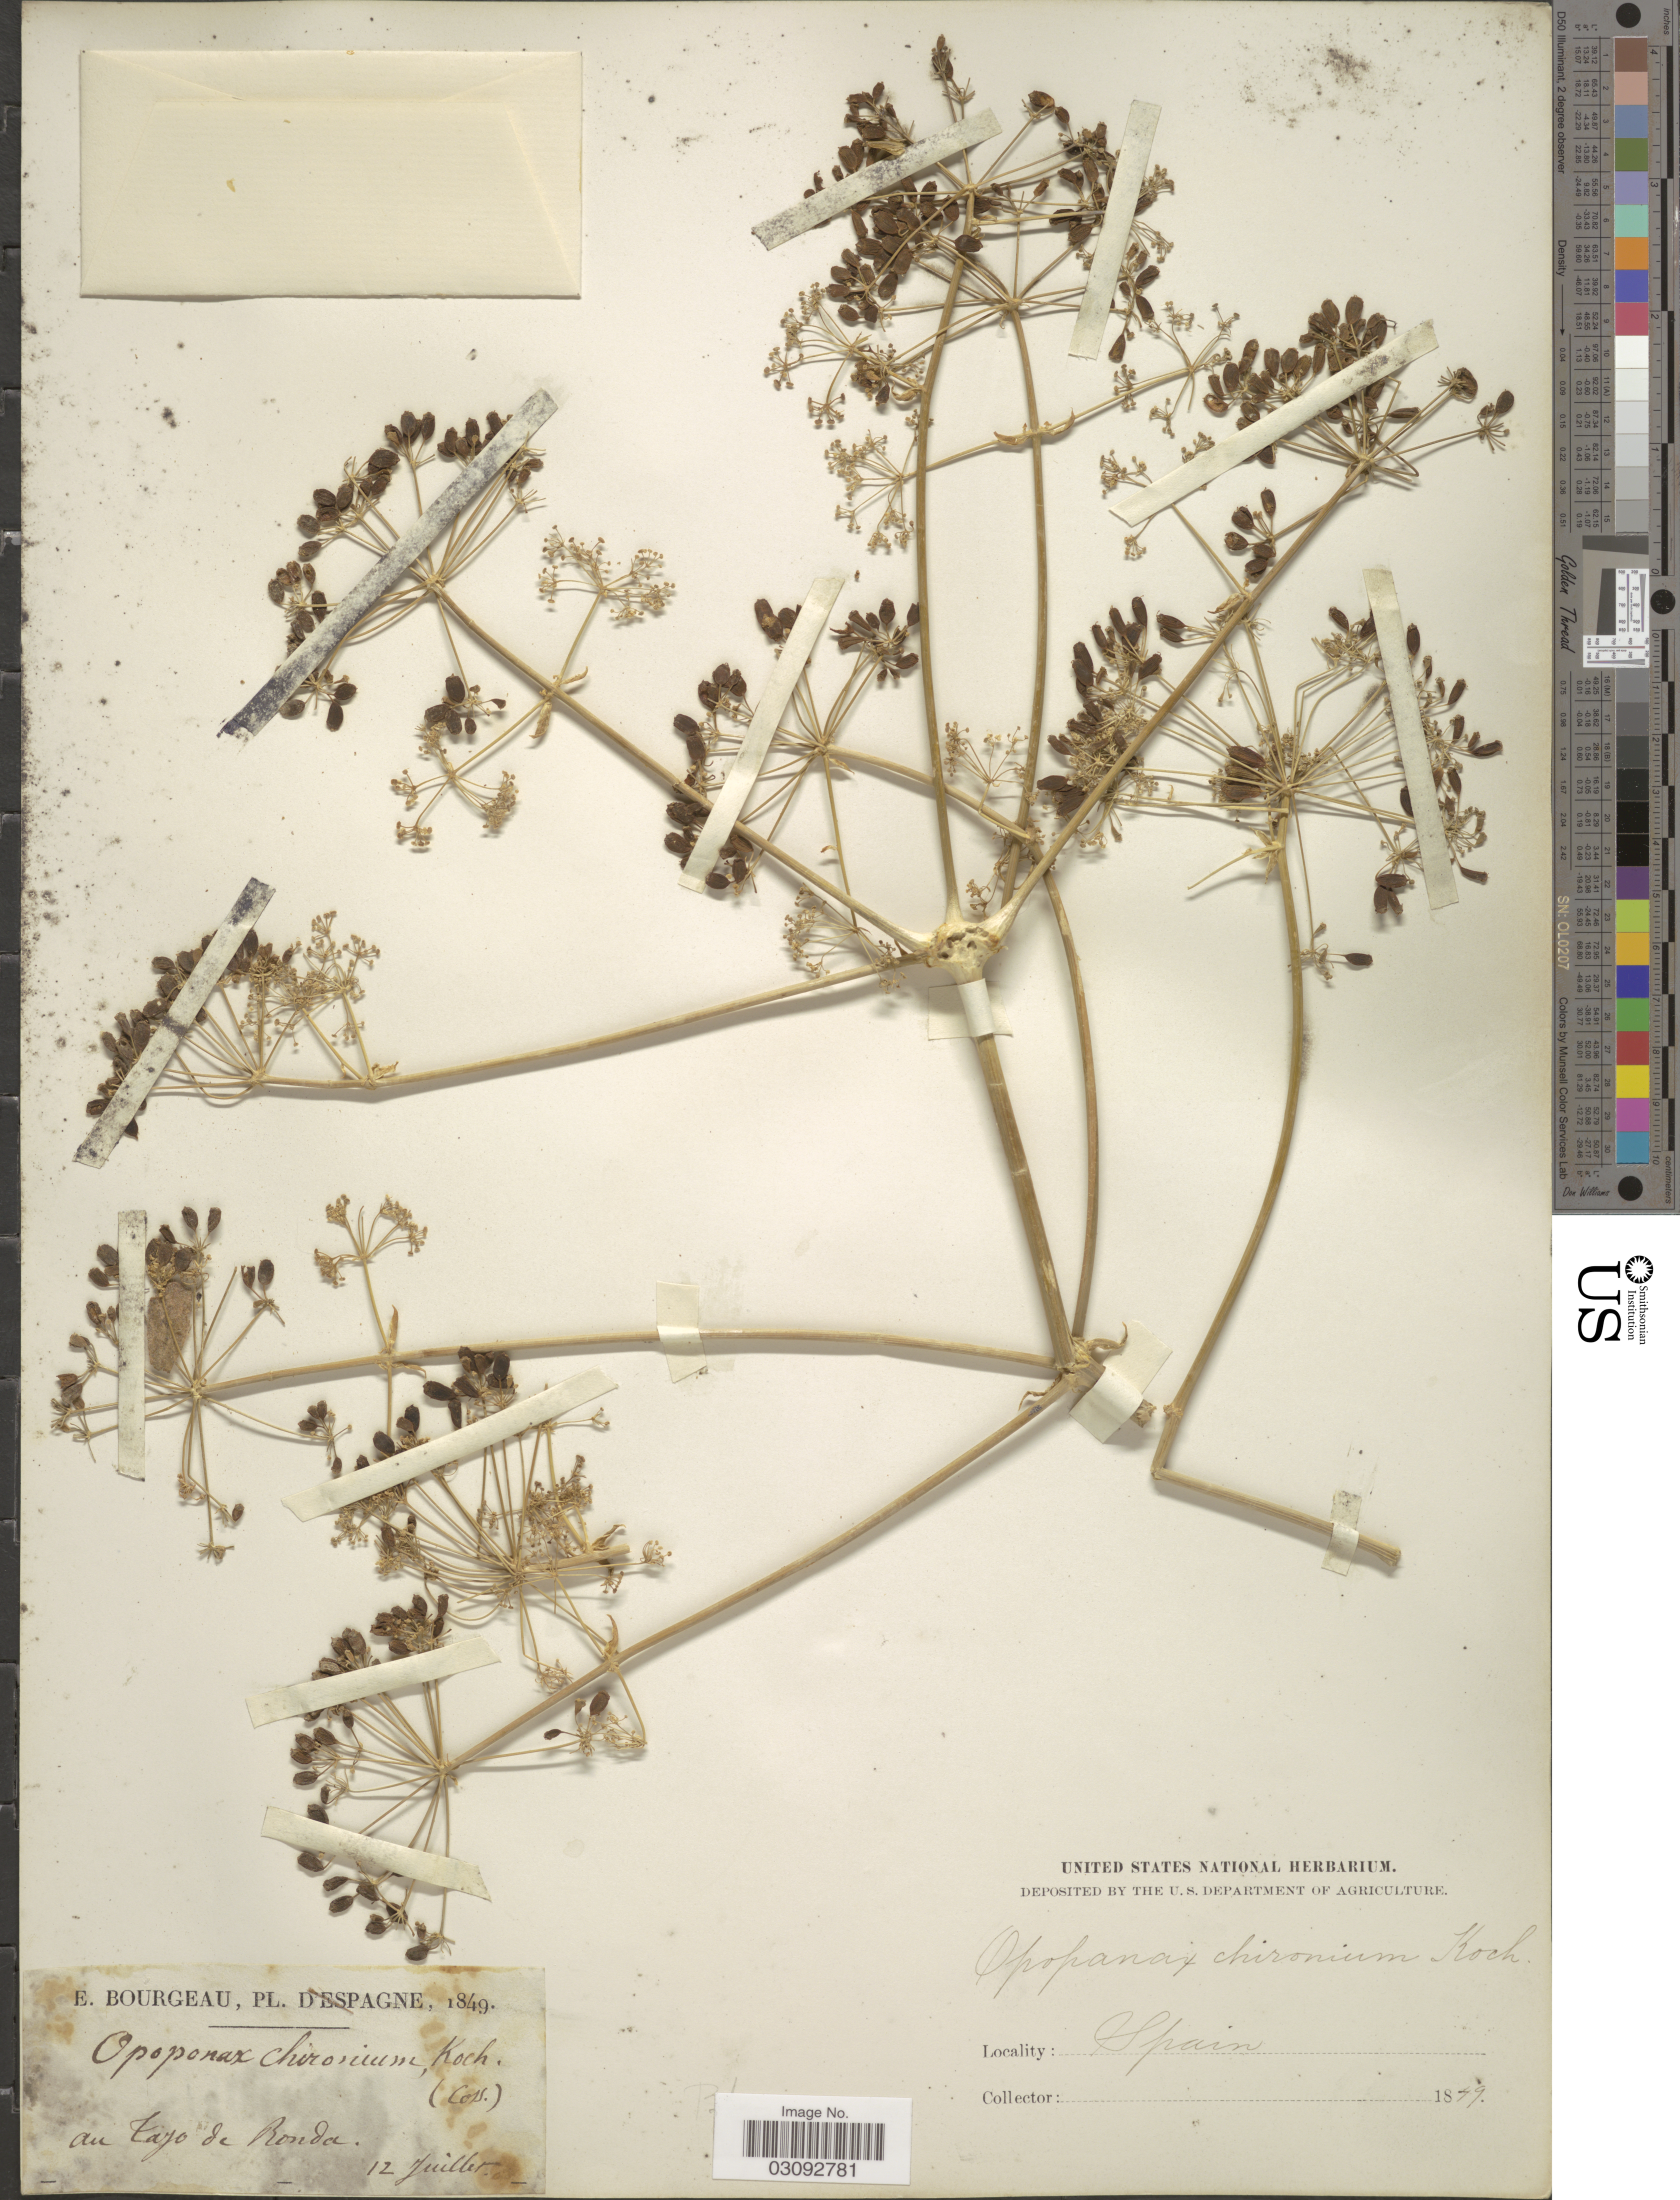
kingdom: Plantae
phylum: Tracheophyta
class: Magnoliopsida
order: Apiales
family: Apiaceae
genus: Opopanax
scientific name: Opopanax chironium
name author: (L.) W.D.J. Koch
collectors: E. Bourgeau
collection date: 1849-07-12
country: Spain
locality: Au Tajo de Ronda.